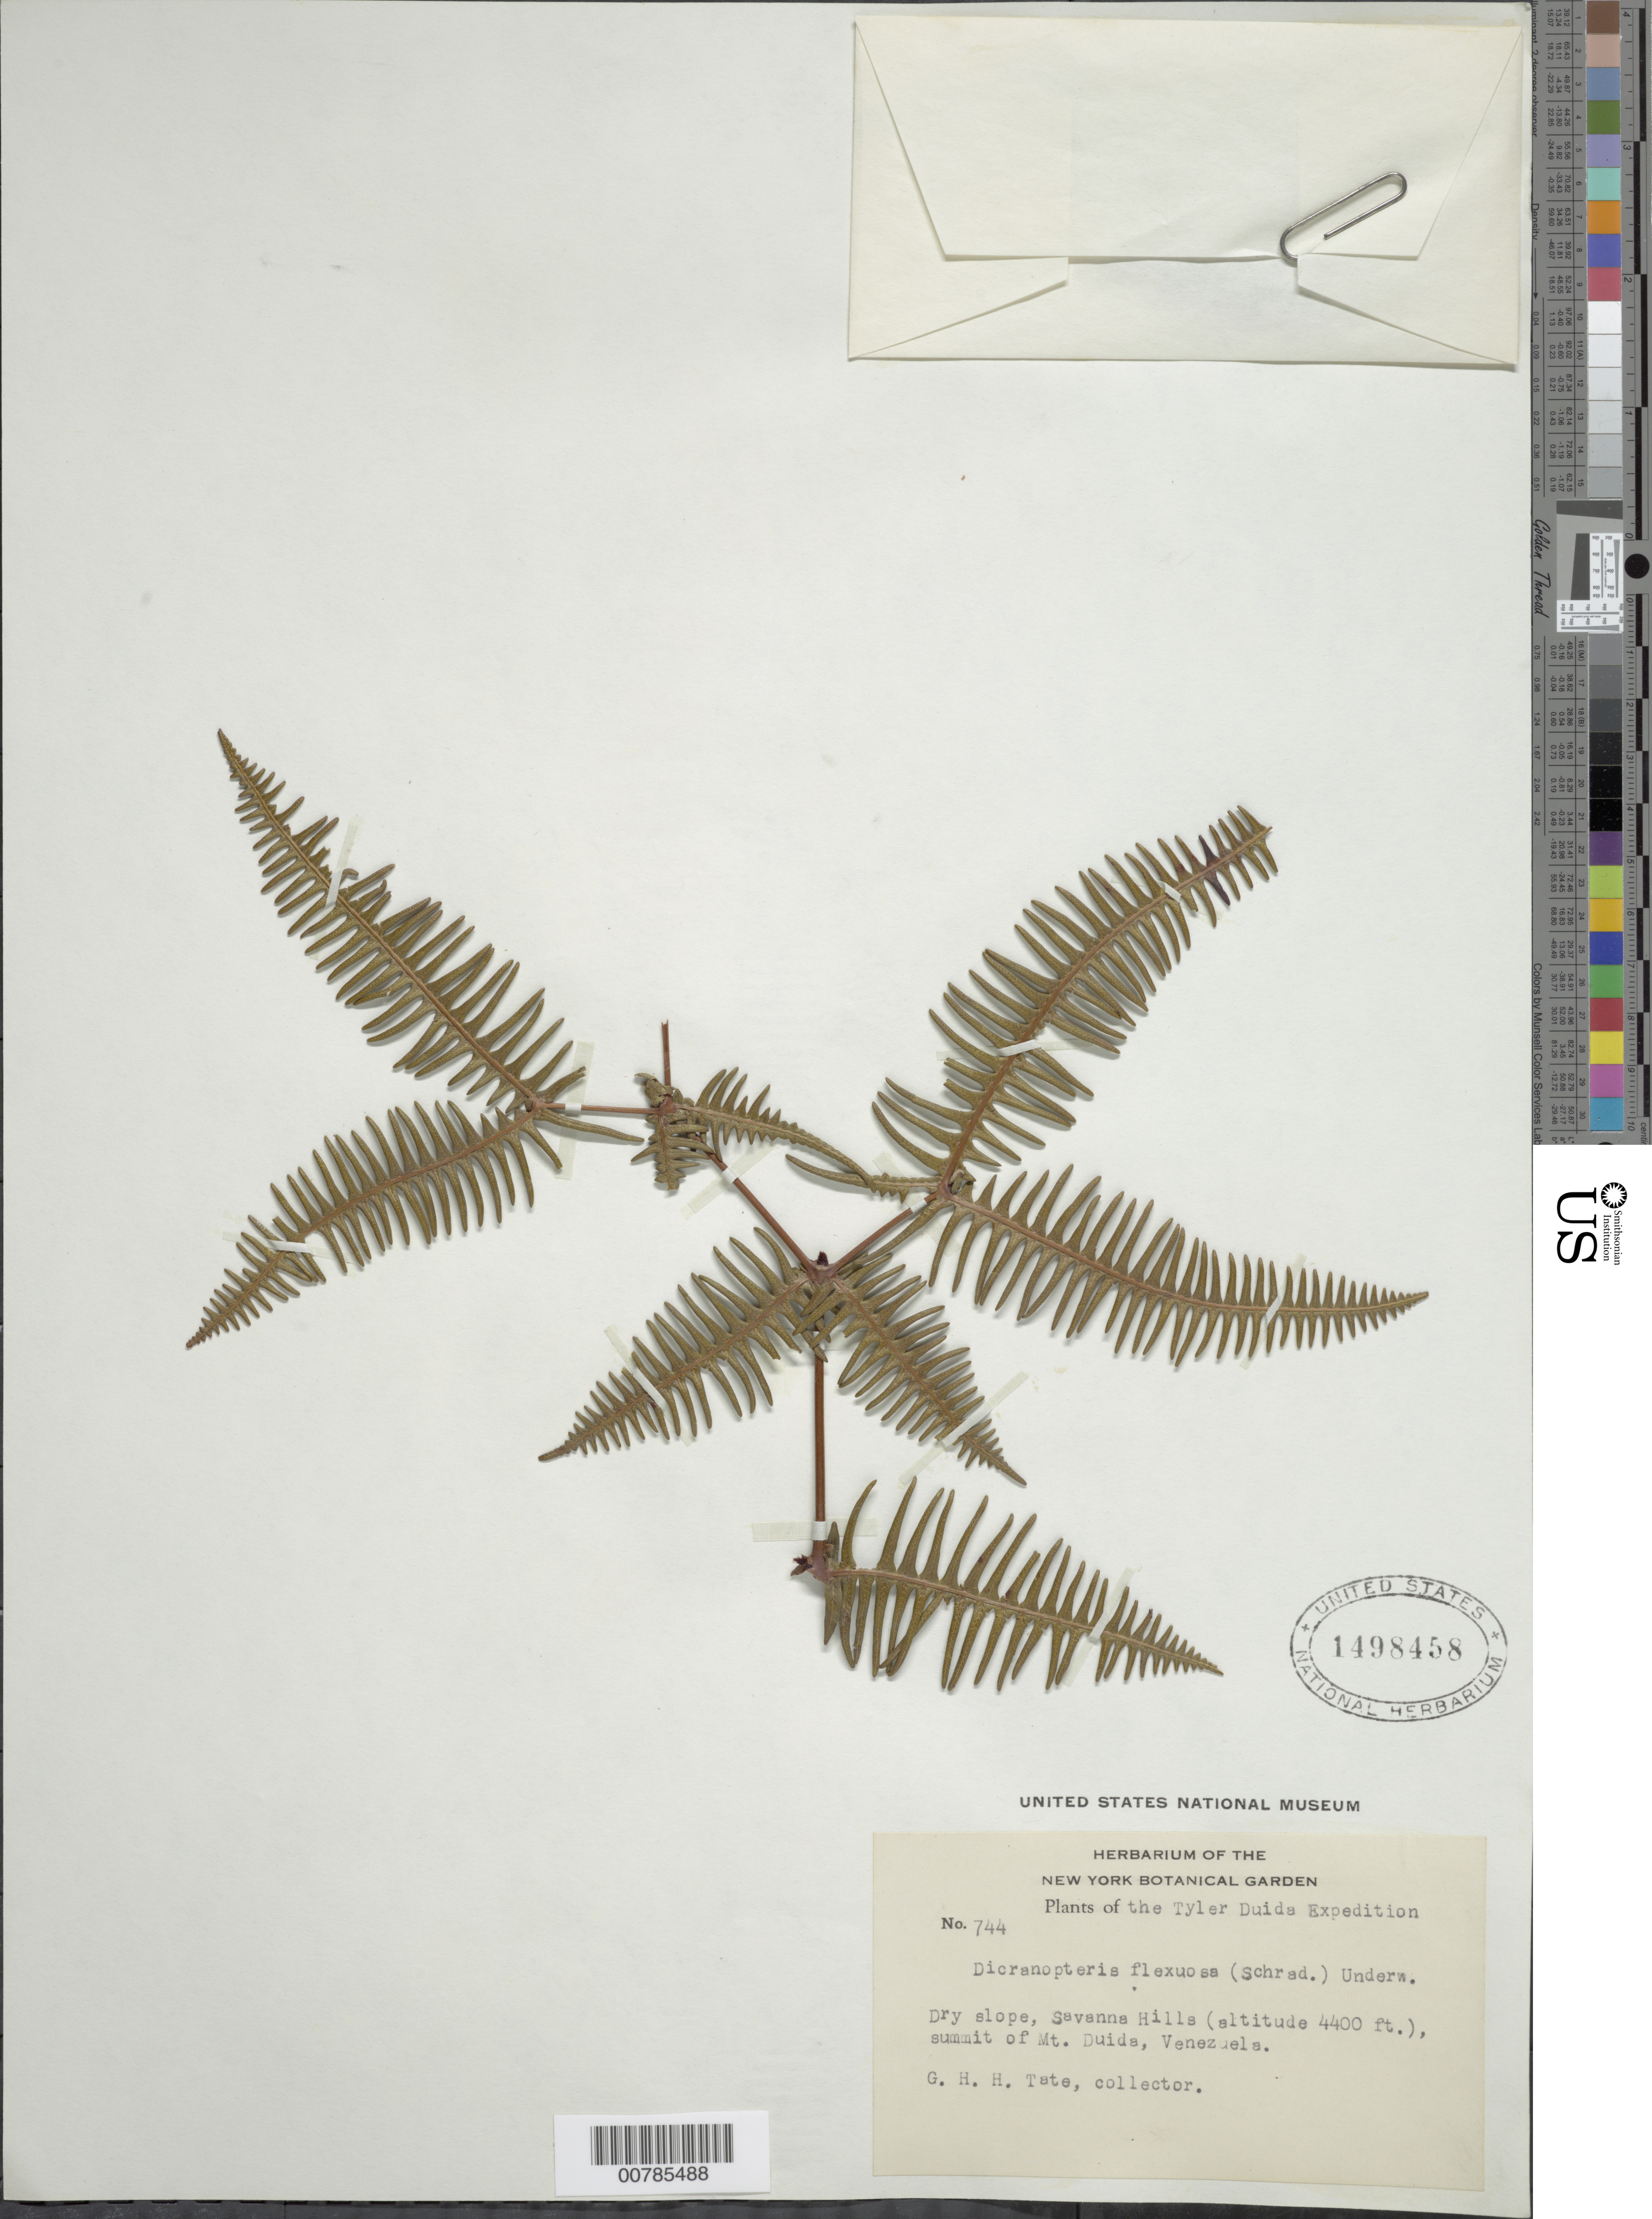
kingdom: Plantae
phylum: Tracheophyta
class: Polypodiopsida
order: Gleicheniales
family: Gleicheniaceae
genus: Dicranopteris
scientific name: Dicranopteris flexuosa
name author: (Schrad.) Underw.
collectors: G. H. H.Tate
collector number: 744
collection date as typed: Aug-28 to Apr-29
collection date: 1928-08/1929-04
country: Venezuela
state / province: Amazonas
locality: Mount Duida, summit, savanna hills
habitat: Dry slope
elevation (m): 1341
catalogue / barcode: US 1498458